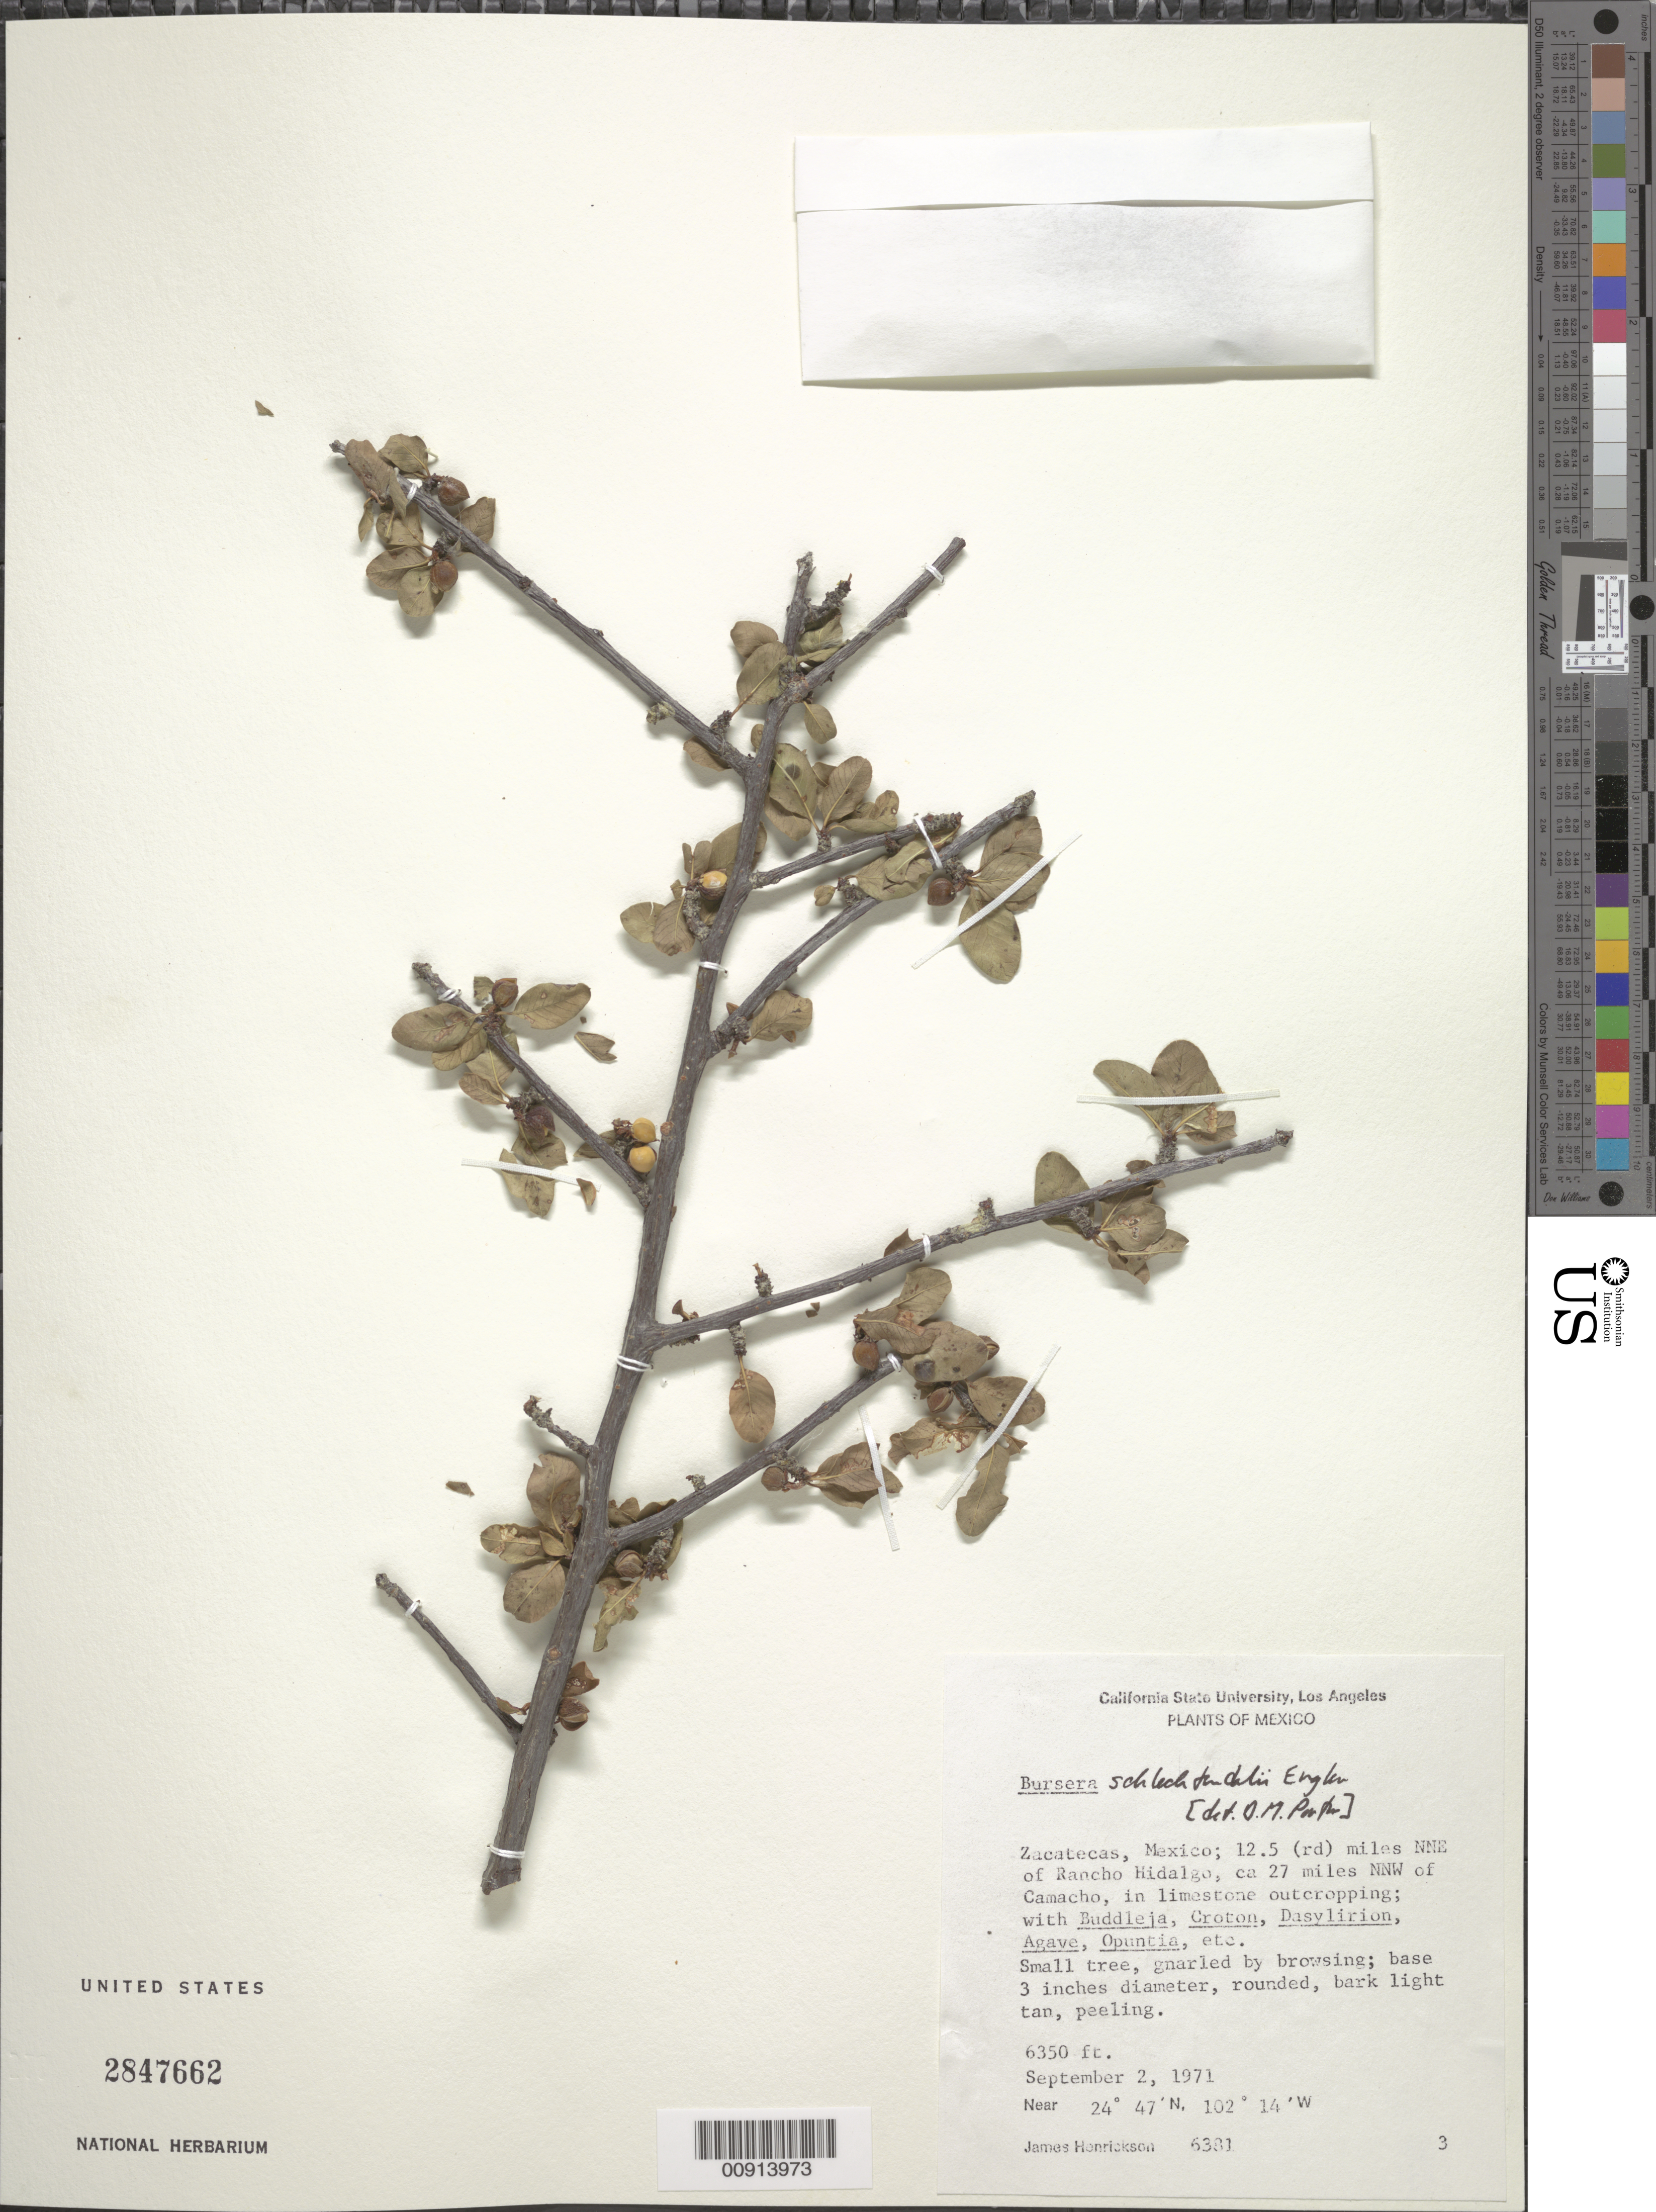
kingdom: Plantae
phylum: Tracheophyta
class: Magnoliopsida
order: Sapindales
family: Burseraceae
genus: Bursera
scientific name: Bursera schlechtendalii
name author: Engl.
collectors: J. Henrickson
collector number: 6381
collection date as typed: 02 Sep 1971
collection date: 1971-09-02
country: Mexico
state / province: Zacatecas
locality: Zacatecas: 12.5 (rd) miles NNE of Rancho Hidalgo, ca. 27 miles NNW of Camacho.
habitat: In limestone outcropping; with Buddleja, Croton, Dasylirion, Agave, Opuntia, etc.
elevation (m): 1935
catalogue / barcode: US 2847662